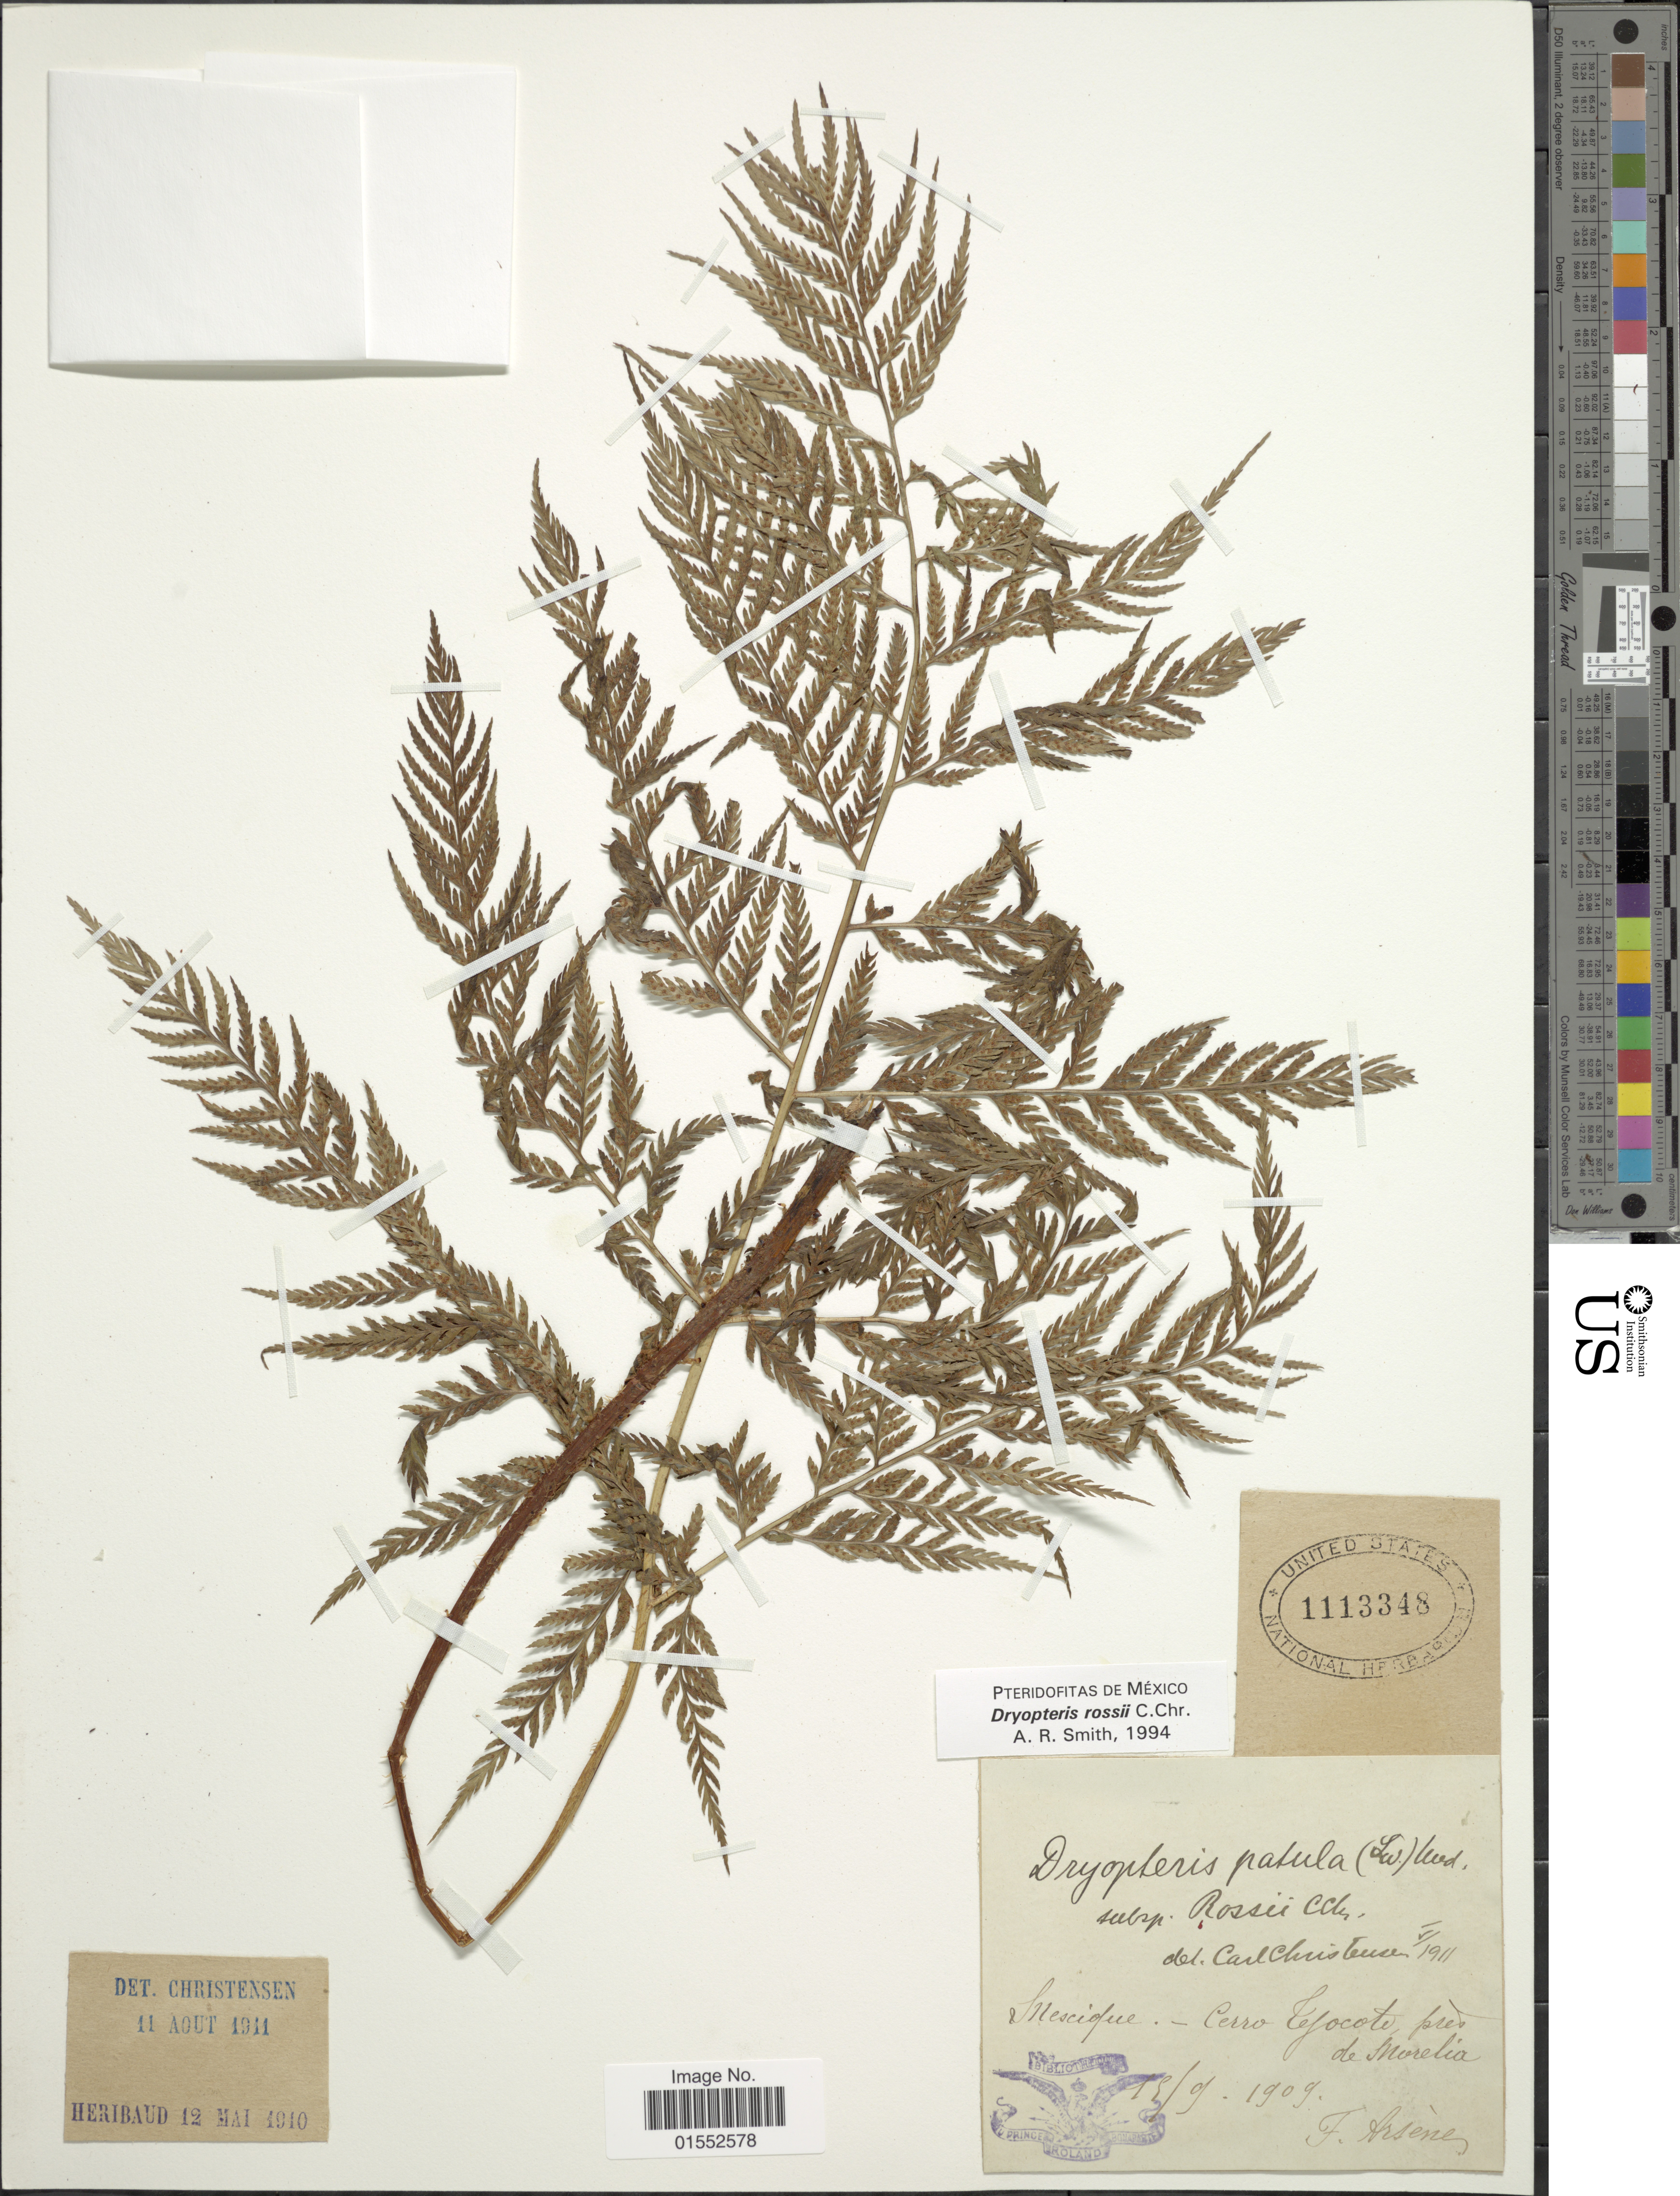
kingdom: Plantae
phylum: Tracheophyta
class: Polypodiopsida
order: Polypodiales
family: Dryopteridaceae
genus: Dryopteris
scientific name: Dryopteris rossii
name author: C. Chr.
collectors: F. Arsène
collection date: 1909-09-15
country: Mexico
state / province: Michoacan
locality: Cerro Tejocote, près de Morelia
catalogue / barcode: US 1113348